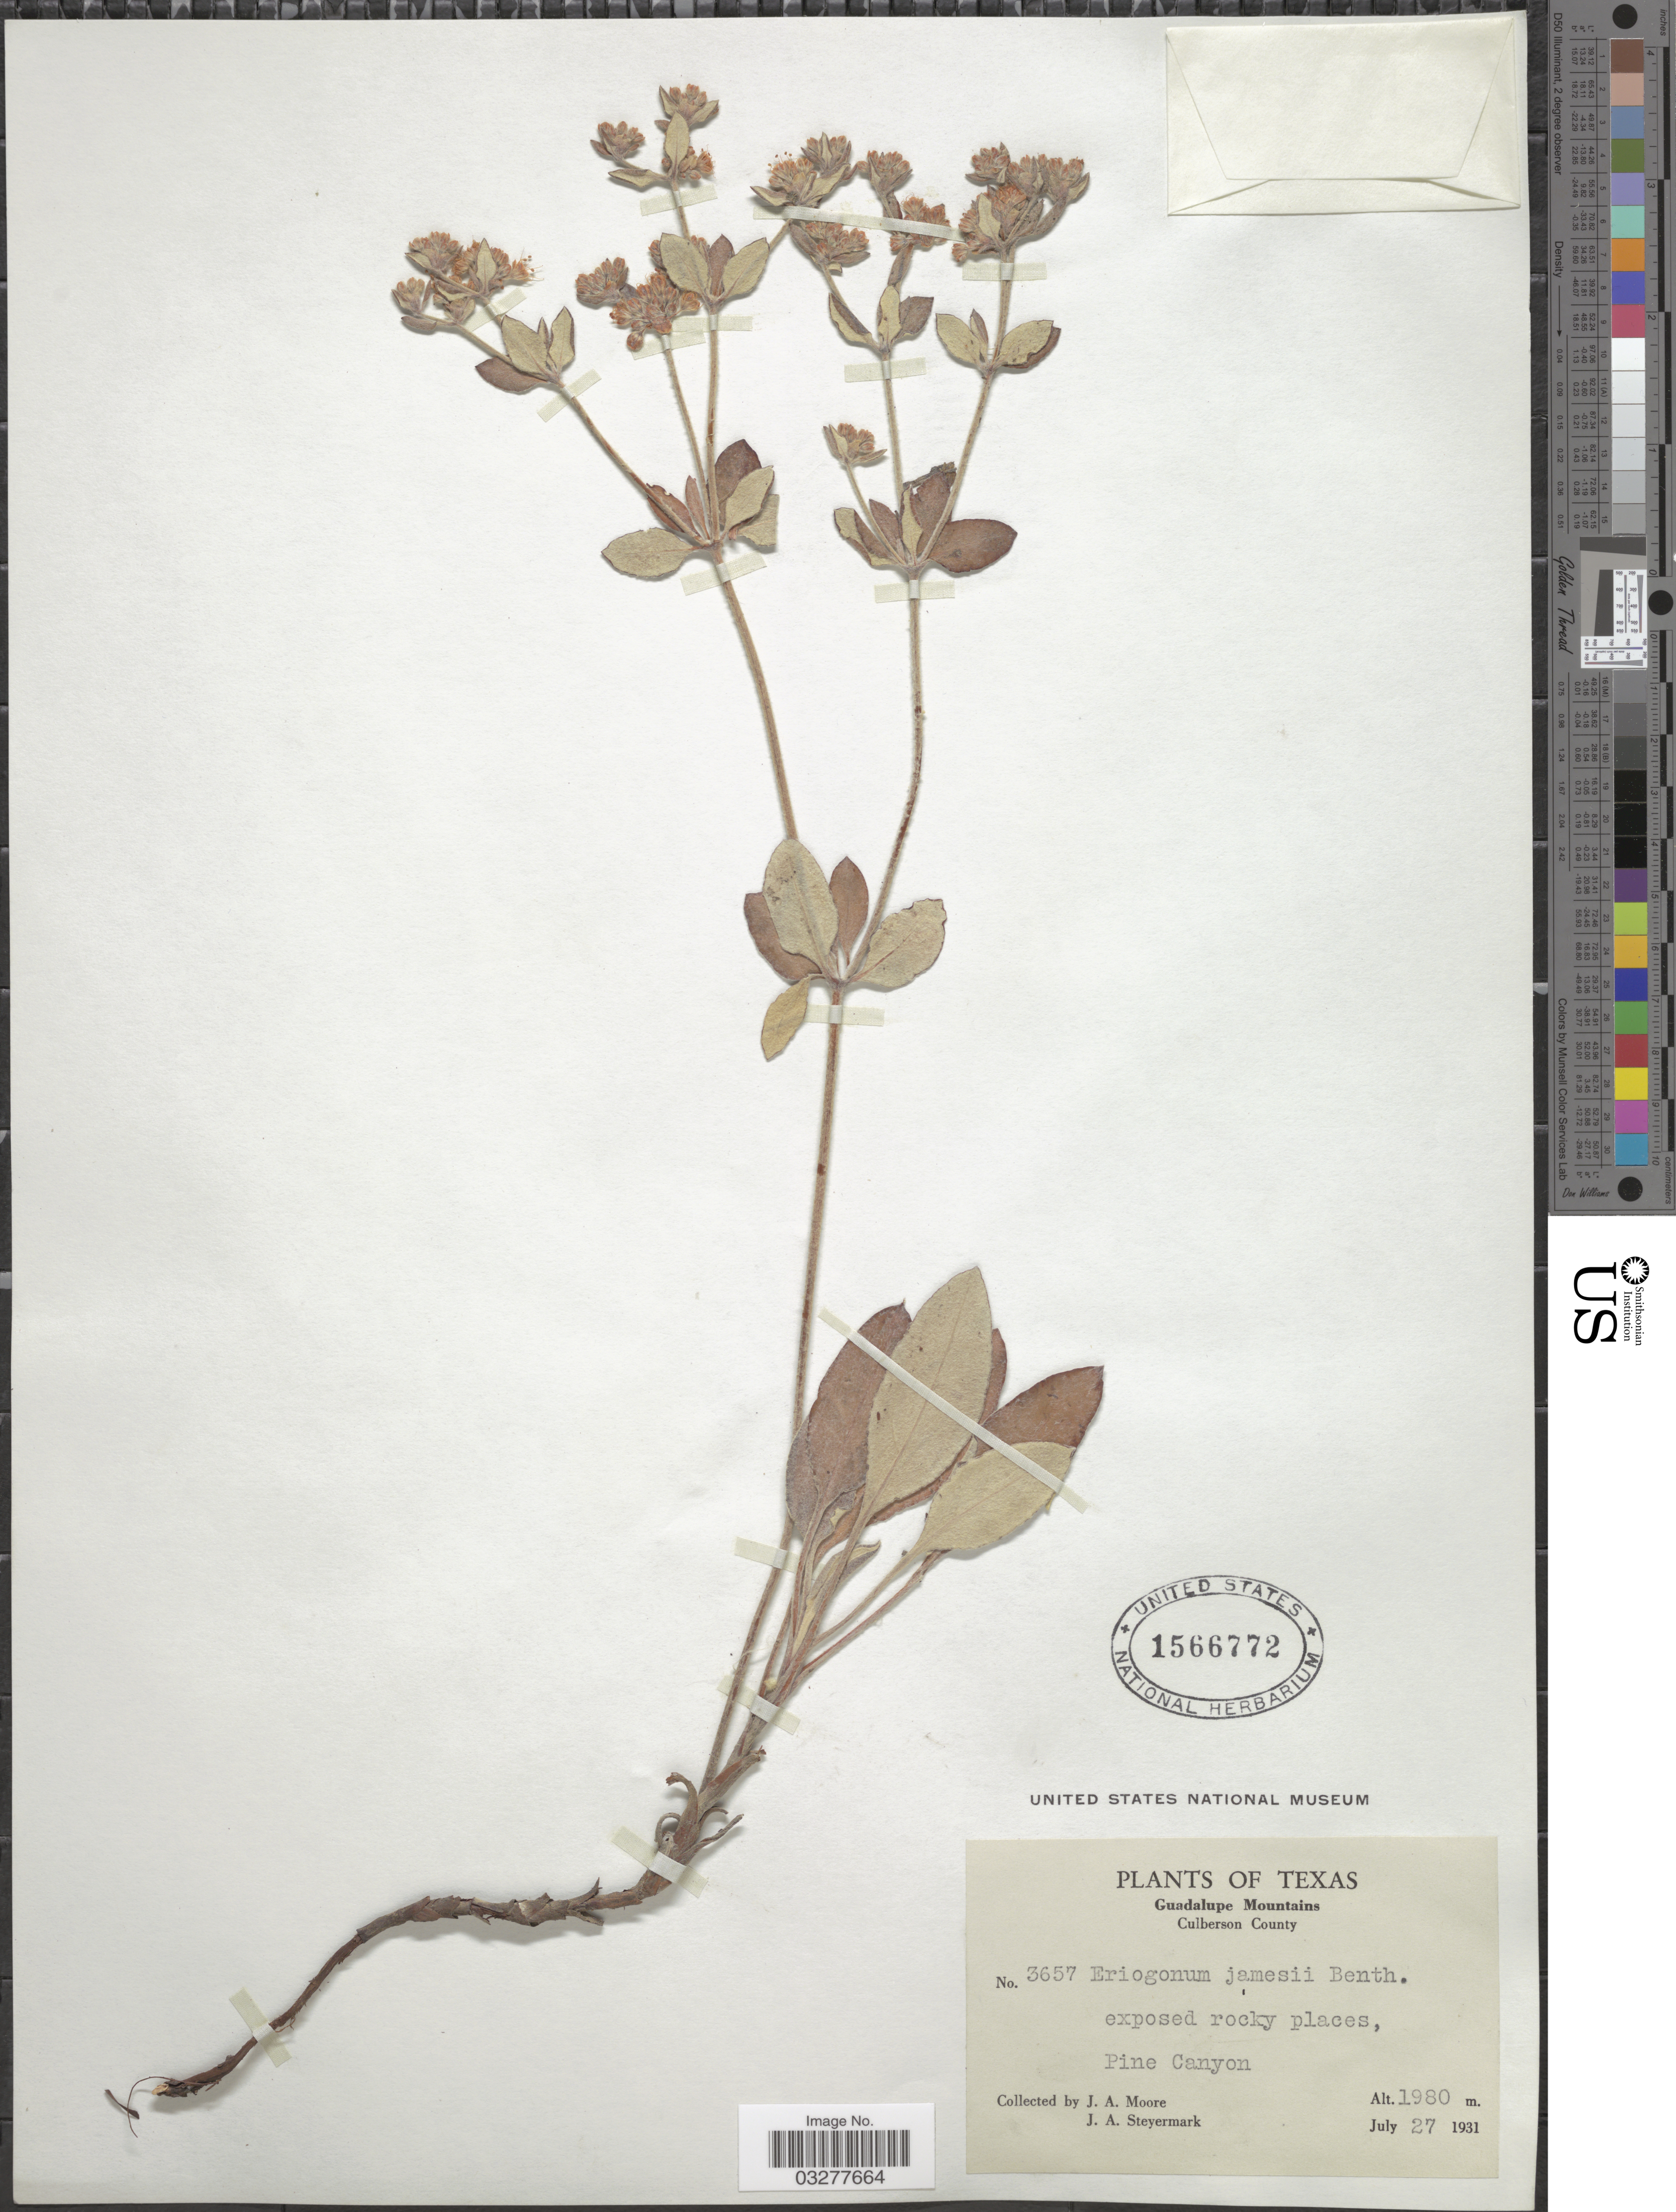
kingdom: Plantae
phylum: Tracheophyta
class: Magnoliopsida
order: Caryophyllales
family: Polygonaceae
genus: Eriogonum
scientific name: Eriogonum jamesii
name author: Benth.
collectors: J. A. Moore & J. Steyermark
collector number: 3657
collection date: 1931-07-27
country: United States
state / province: Texas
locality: Guadalupe Mountains, Culberson County, Pine Canyon.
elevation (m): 1980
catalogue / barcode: US 1566772